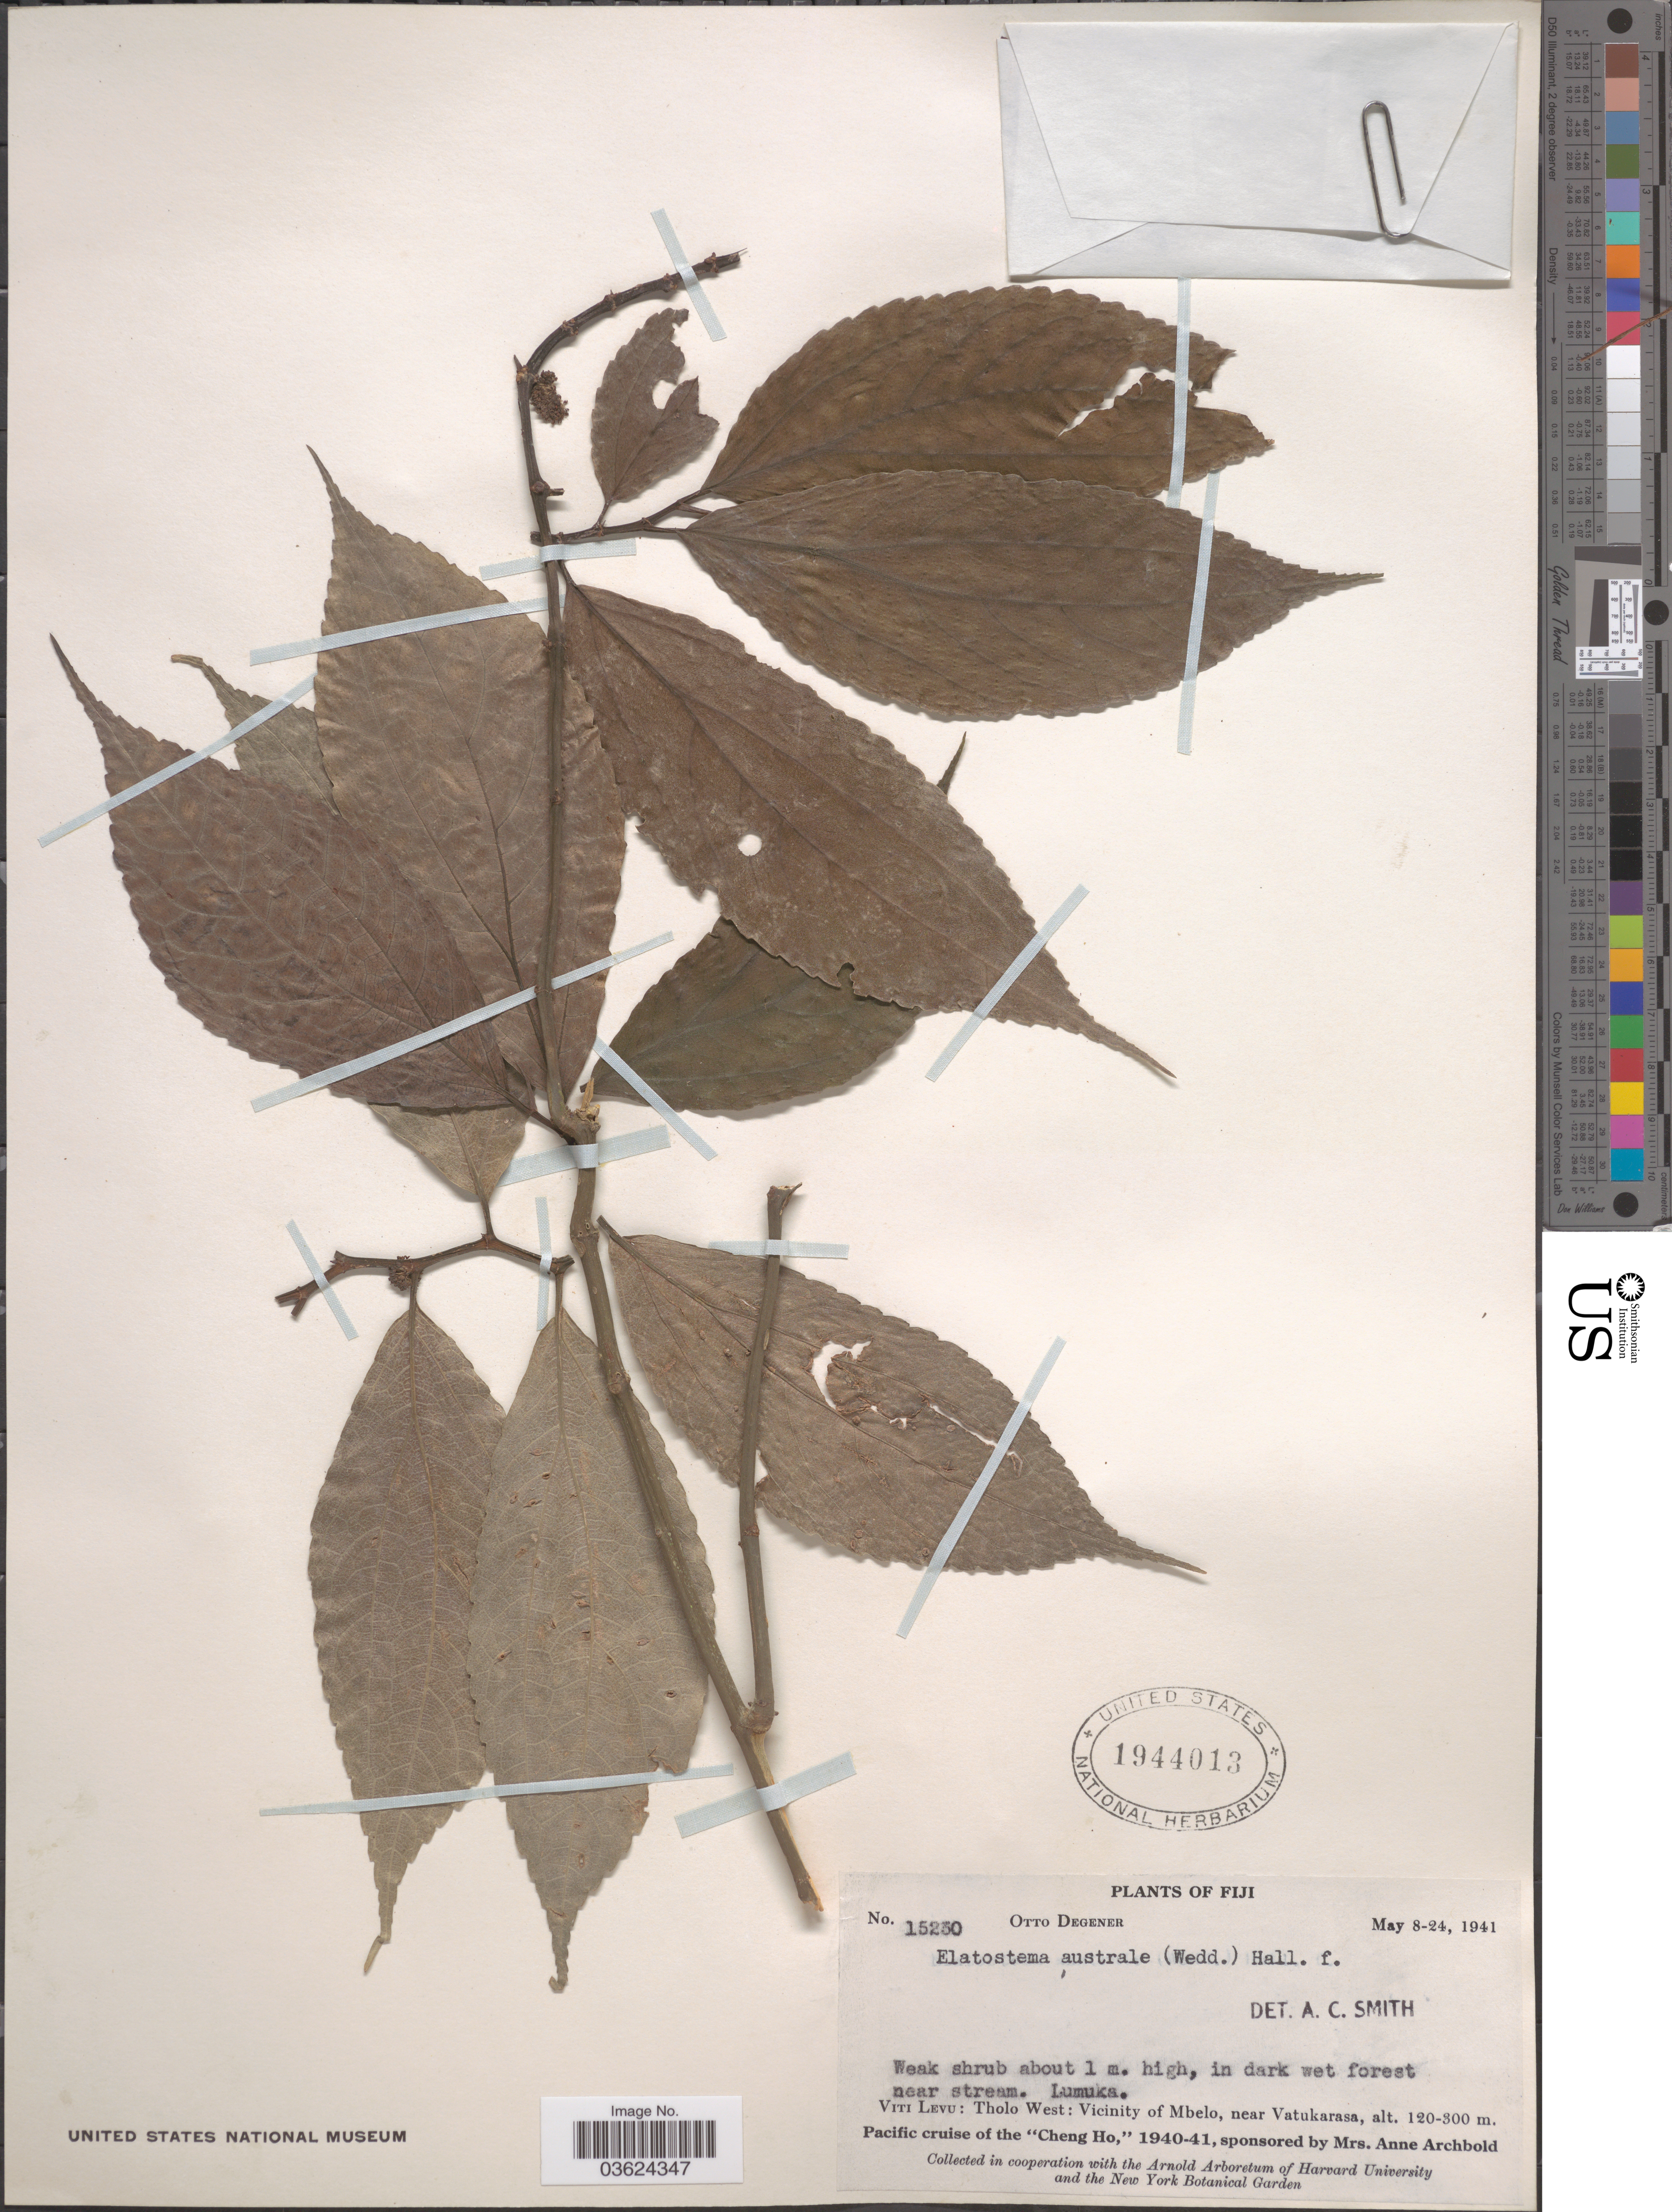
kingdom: Plantae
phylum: Tracheophyta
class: Magnoliopsida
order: Rosales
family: Urticaceae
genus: Elatostema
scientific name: Elatostema australe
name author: Hallier f.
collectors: O. Degener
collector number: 15230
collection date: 1941-05-08/1941-05-24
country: Fiji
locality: Lumuka. Viti Levu: Tholo West: Vicinity of Mbelo, near Vatukarasa.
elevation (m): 120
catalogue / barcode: US 1944013